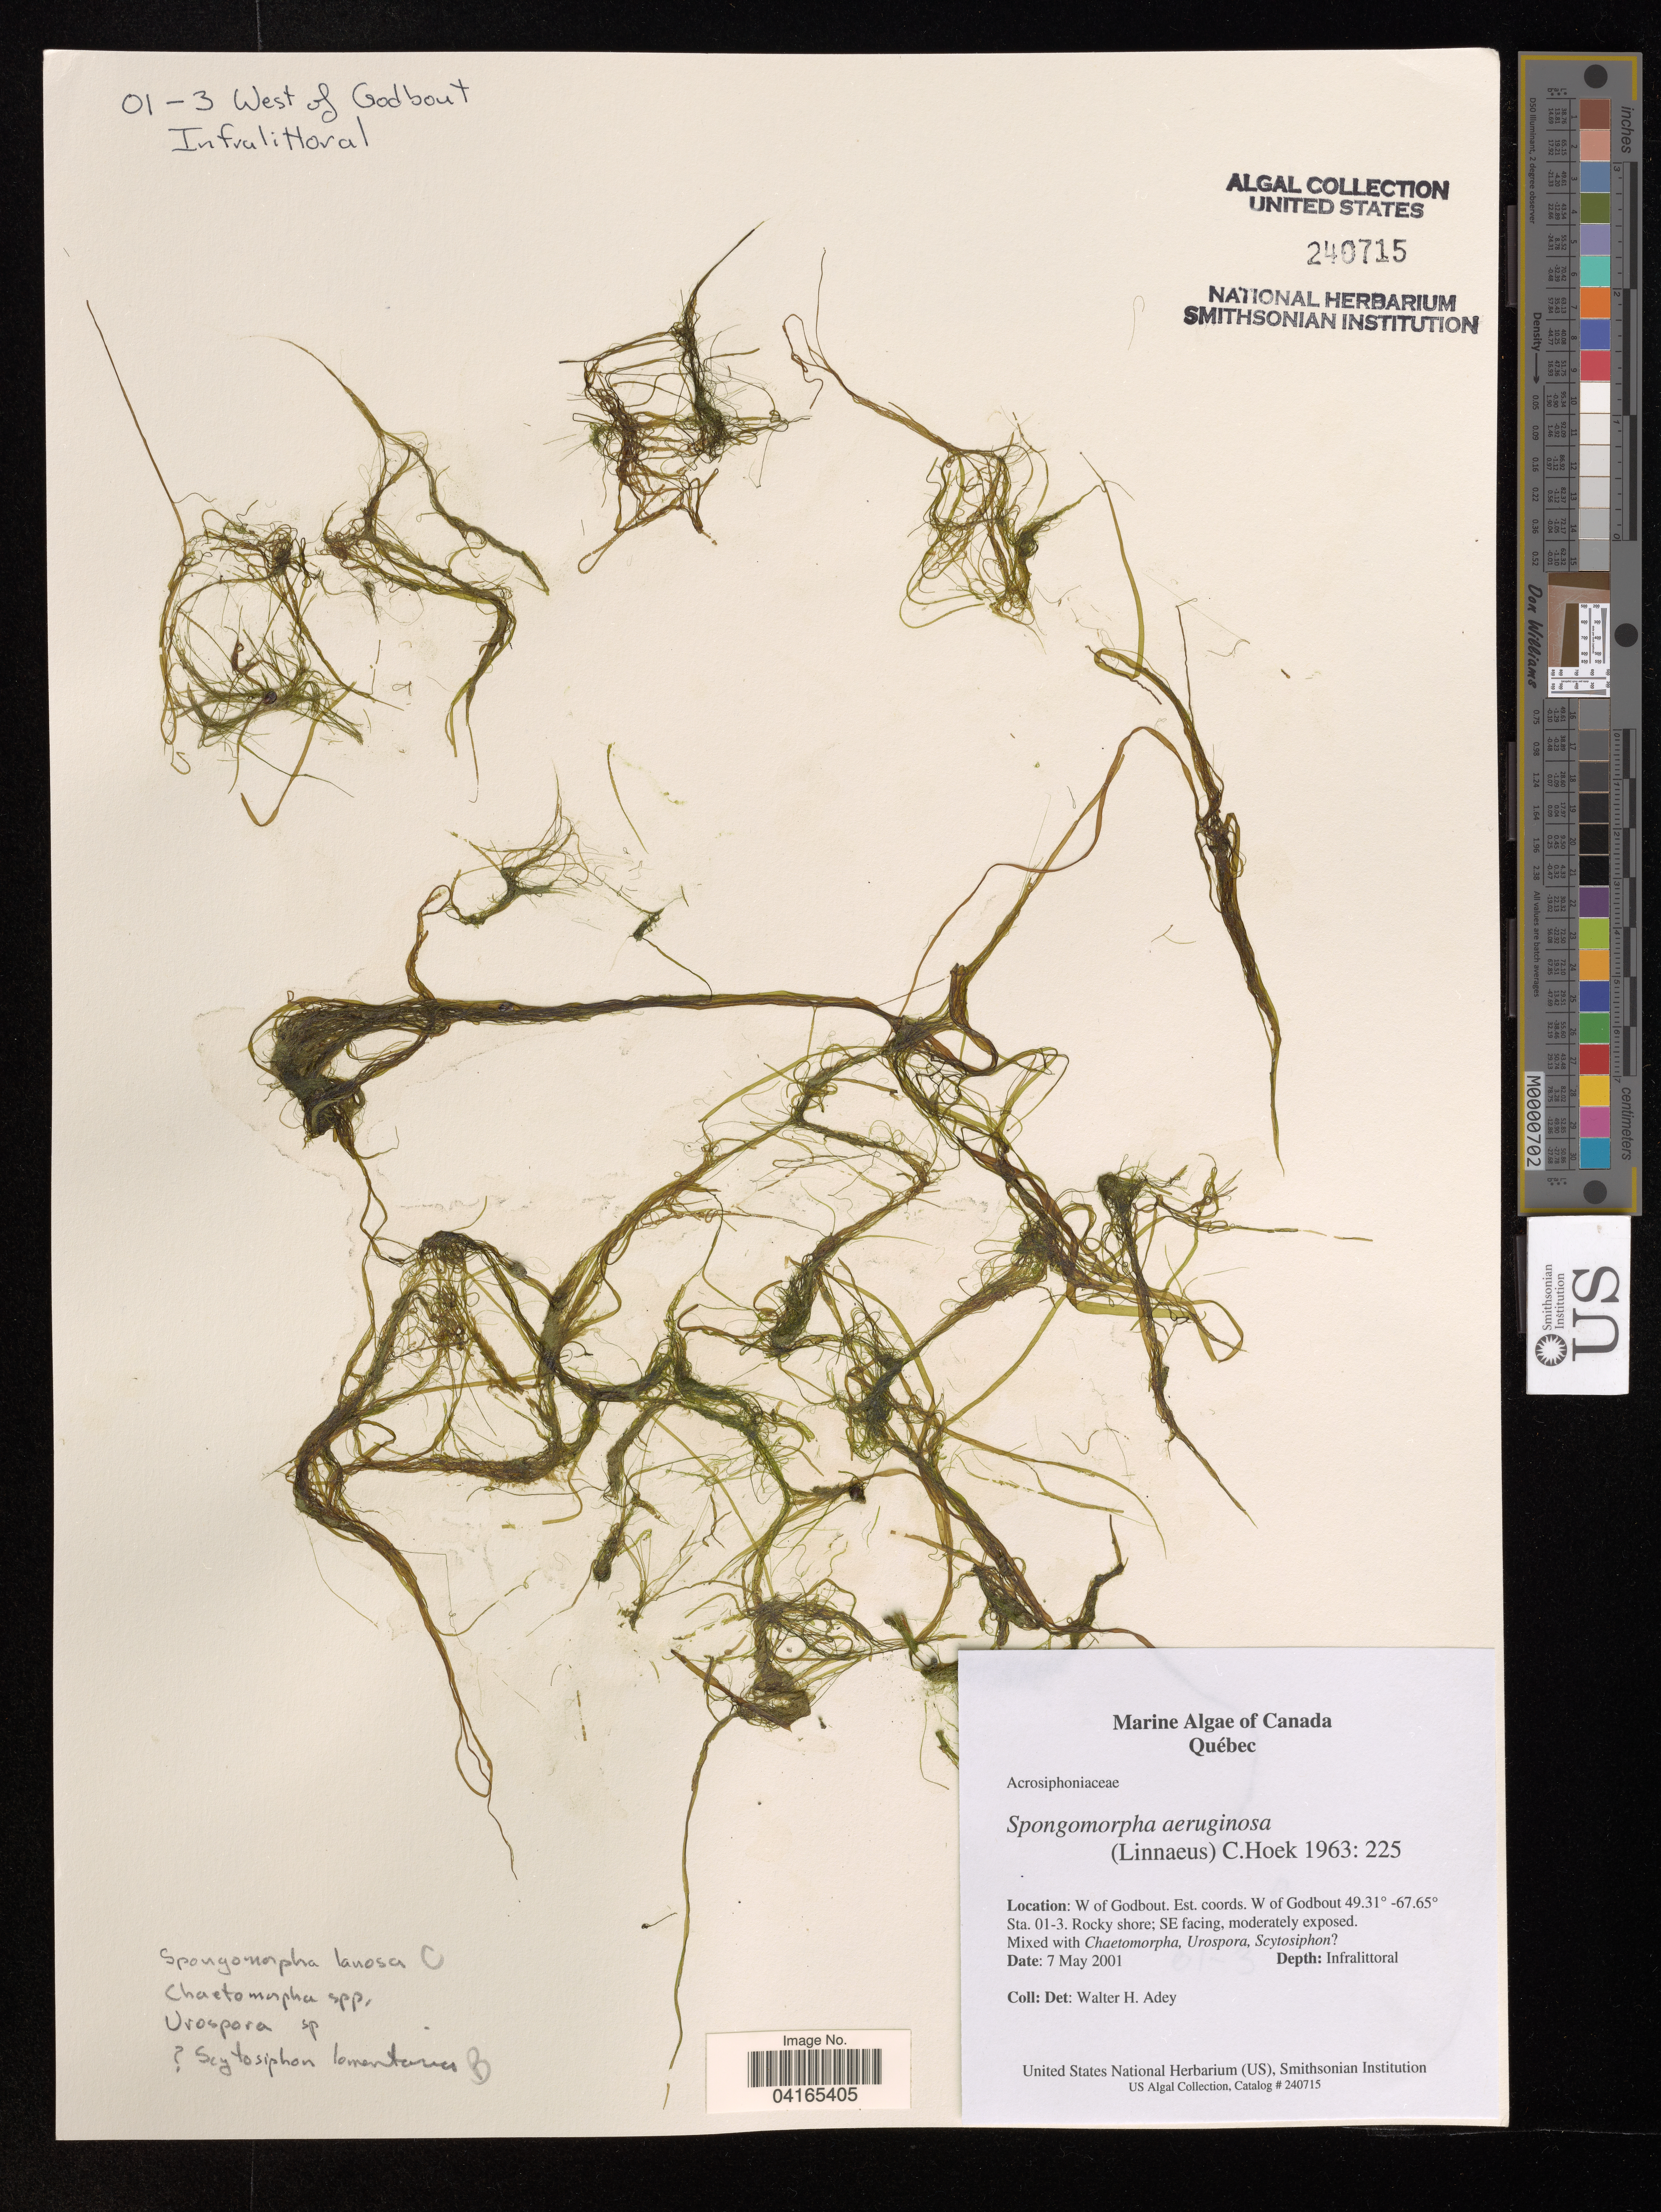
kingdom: Plantae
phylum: Chlorophyta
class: Ulvophyceae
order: Ulotrichales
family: Ulotrichaceae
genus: Spongomorpha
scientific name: Spongomorpha aeruginosa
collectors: W. H. Adey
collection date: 2001-05-07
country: Canada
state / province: Quebec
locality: W of Godbout. Sta. 01-3.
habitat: Rocky shore; SE facing, moderately exposed. Mixed with Chaetomorpha, Urospora, Scytosiphon?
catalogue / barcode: US 240715